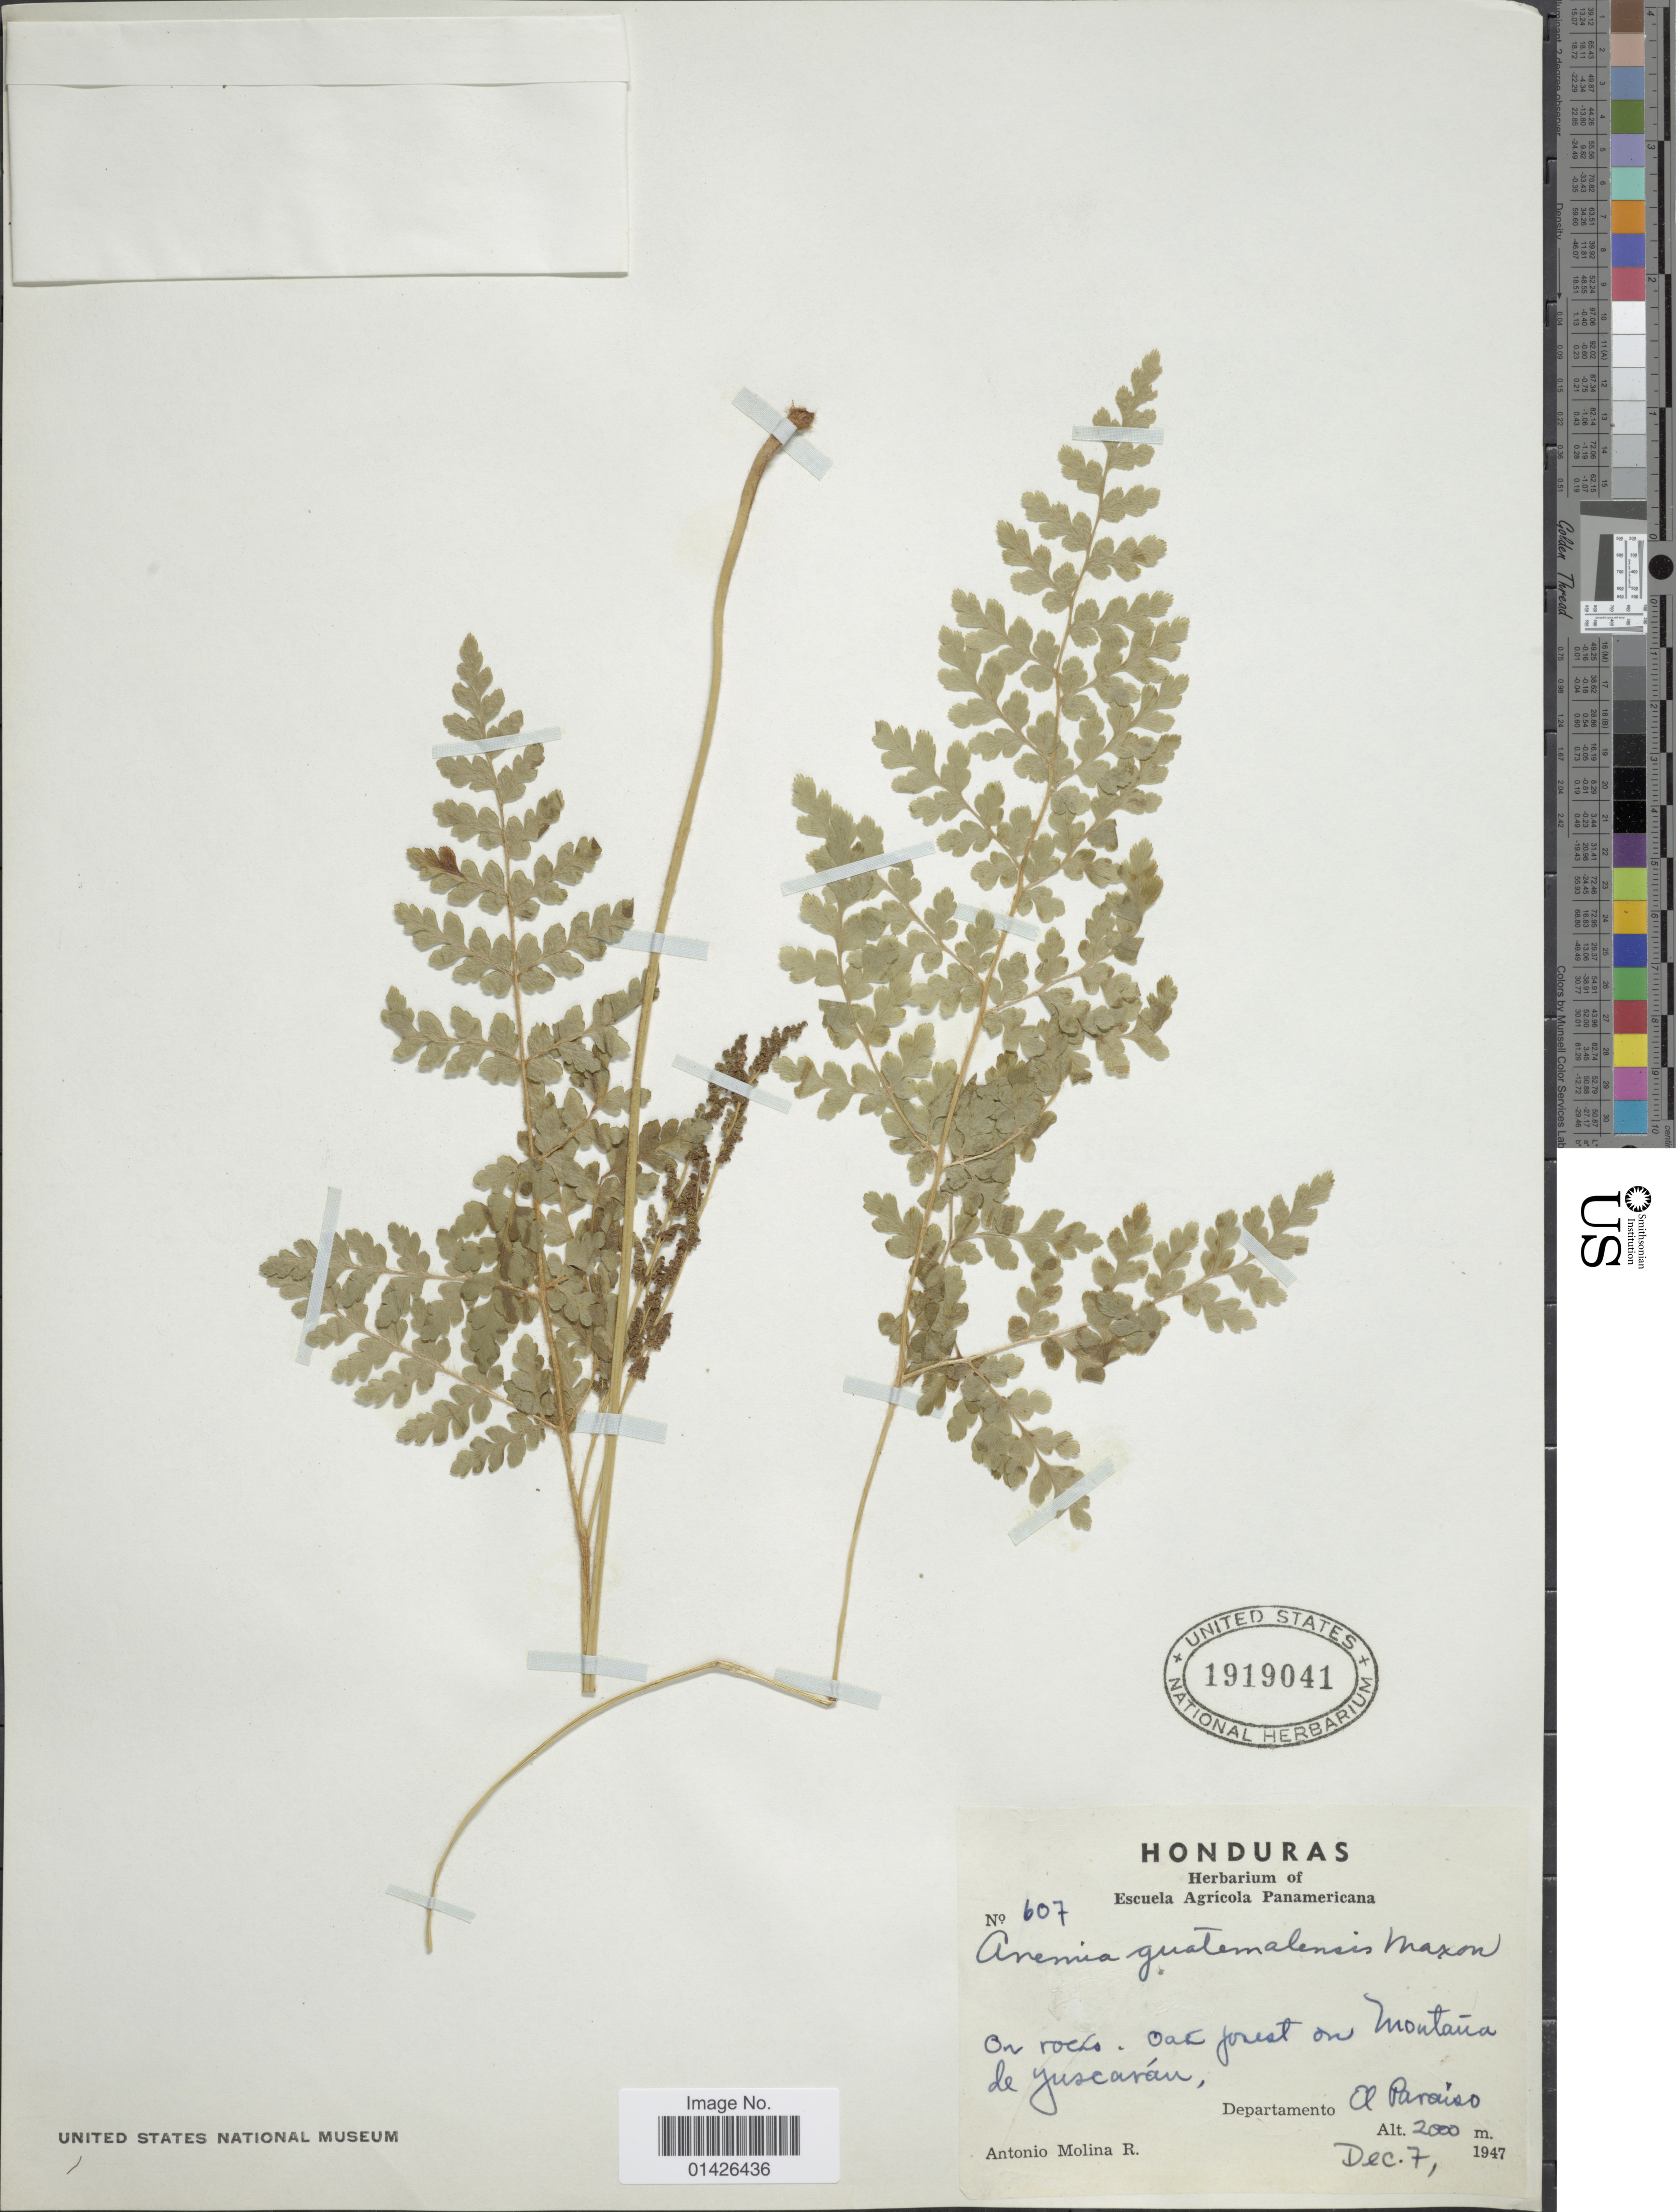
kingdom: Plantae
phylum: Tracheophyta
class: Polypodiopsida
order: Schizaeales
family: Anemiaceae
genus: Anemia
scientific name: Anemia guatemalensis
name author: Maxon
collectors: A. Molina R.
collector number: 607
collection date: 1947-12-07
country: Honduras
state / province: El Paraíso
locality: Oak forest on mountain de Yuscaran Departamento El Paraiso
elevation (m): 2000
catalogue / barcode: US 1919041